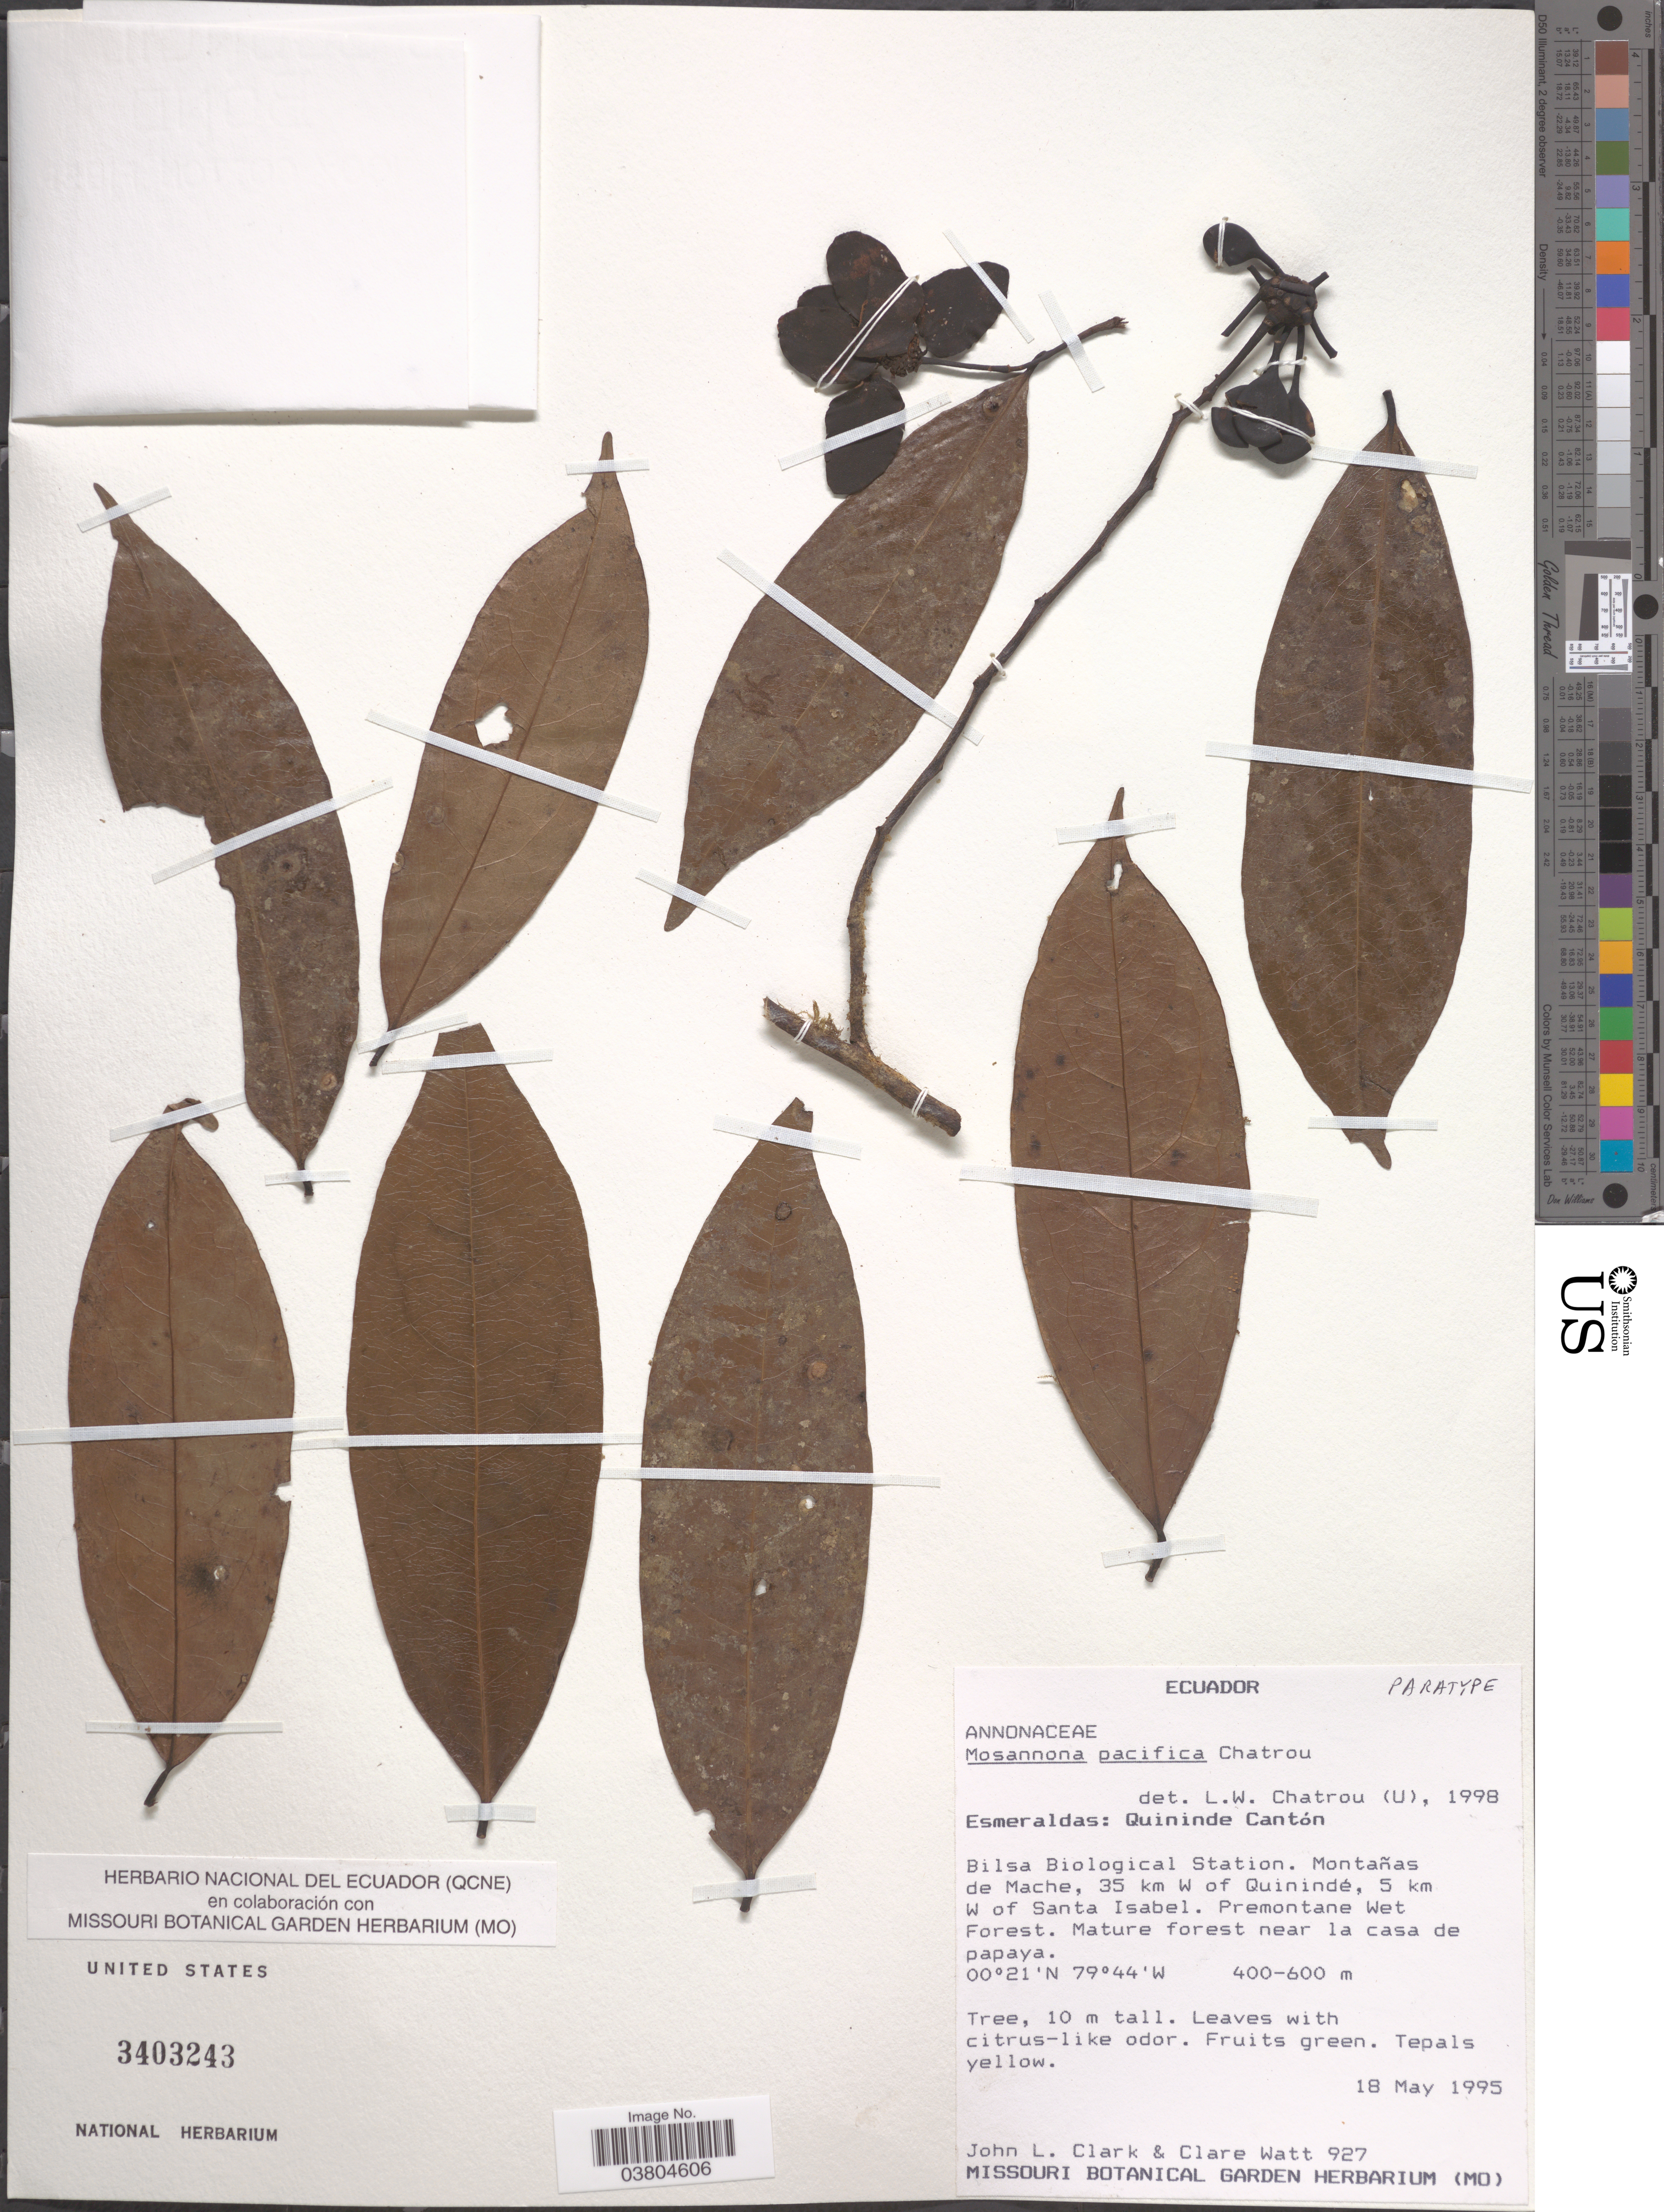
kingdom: Plantae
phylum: Tracheophyta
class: Magnoliopsida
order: Magnoliales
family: Annonaceae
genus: Mosannona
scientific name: Mosannona pacifica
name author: Chatrou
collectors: J. L. Clark & C. Watt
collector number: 927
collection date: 1995-05-18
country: Ecuador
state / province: Esmeraldas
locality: Quininde Cantón. Bilsa Biological Station. Montañas de Mache, 35 km W of Quinindé, 5 km W of Santa Isabel. Premontane Wet Forest. Mature forest near la casa de papaya.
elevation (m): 400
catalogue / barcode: US 3403243